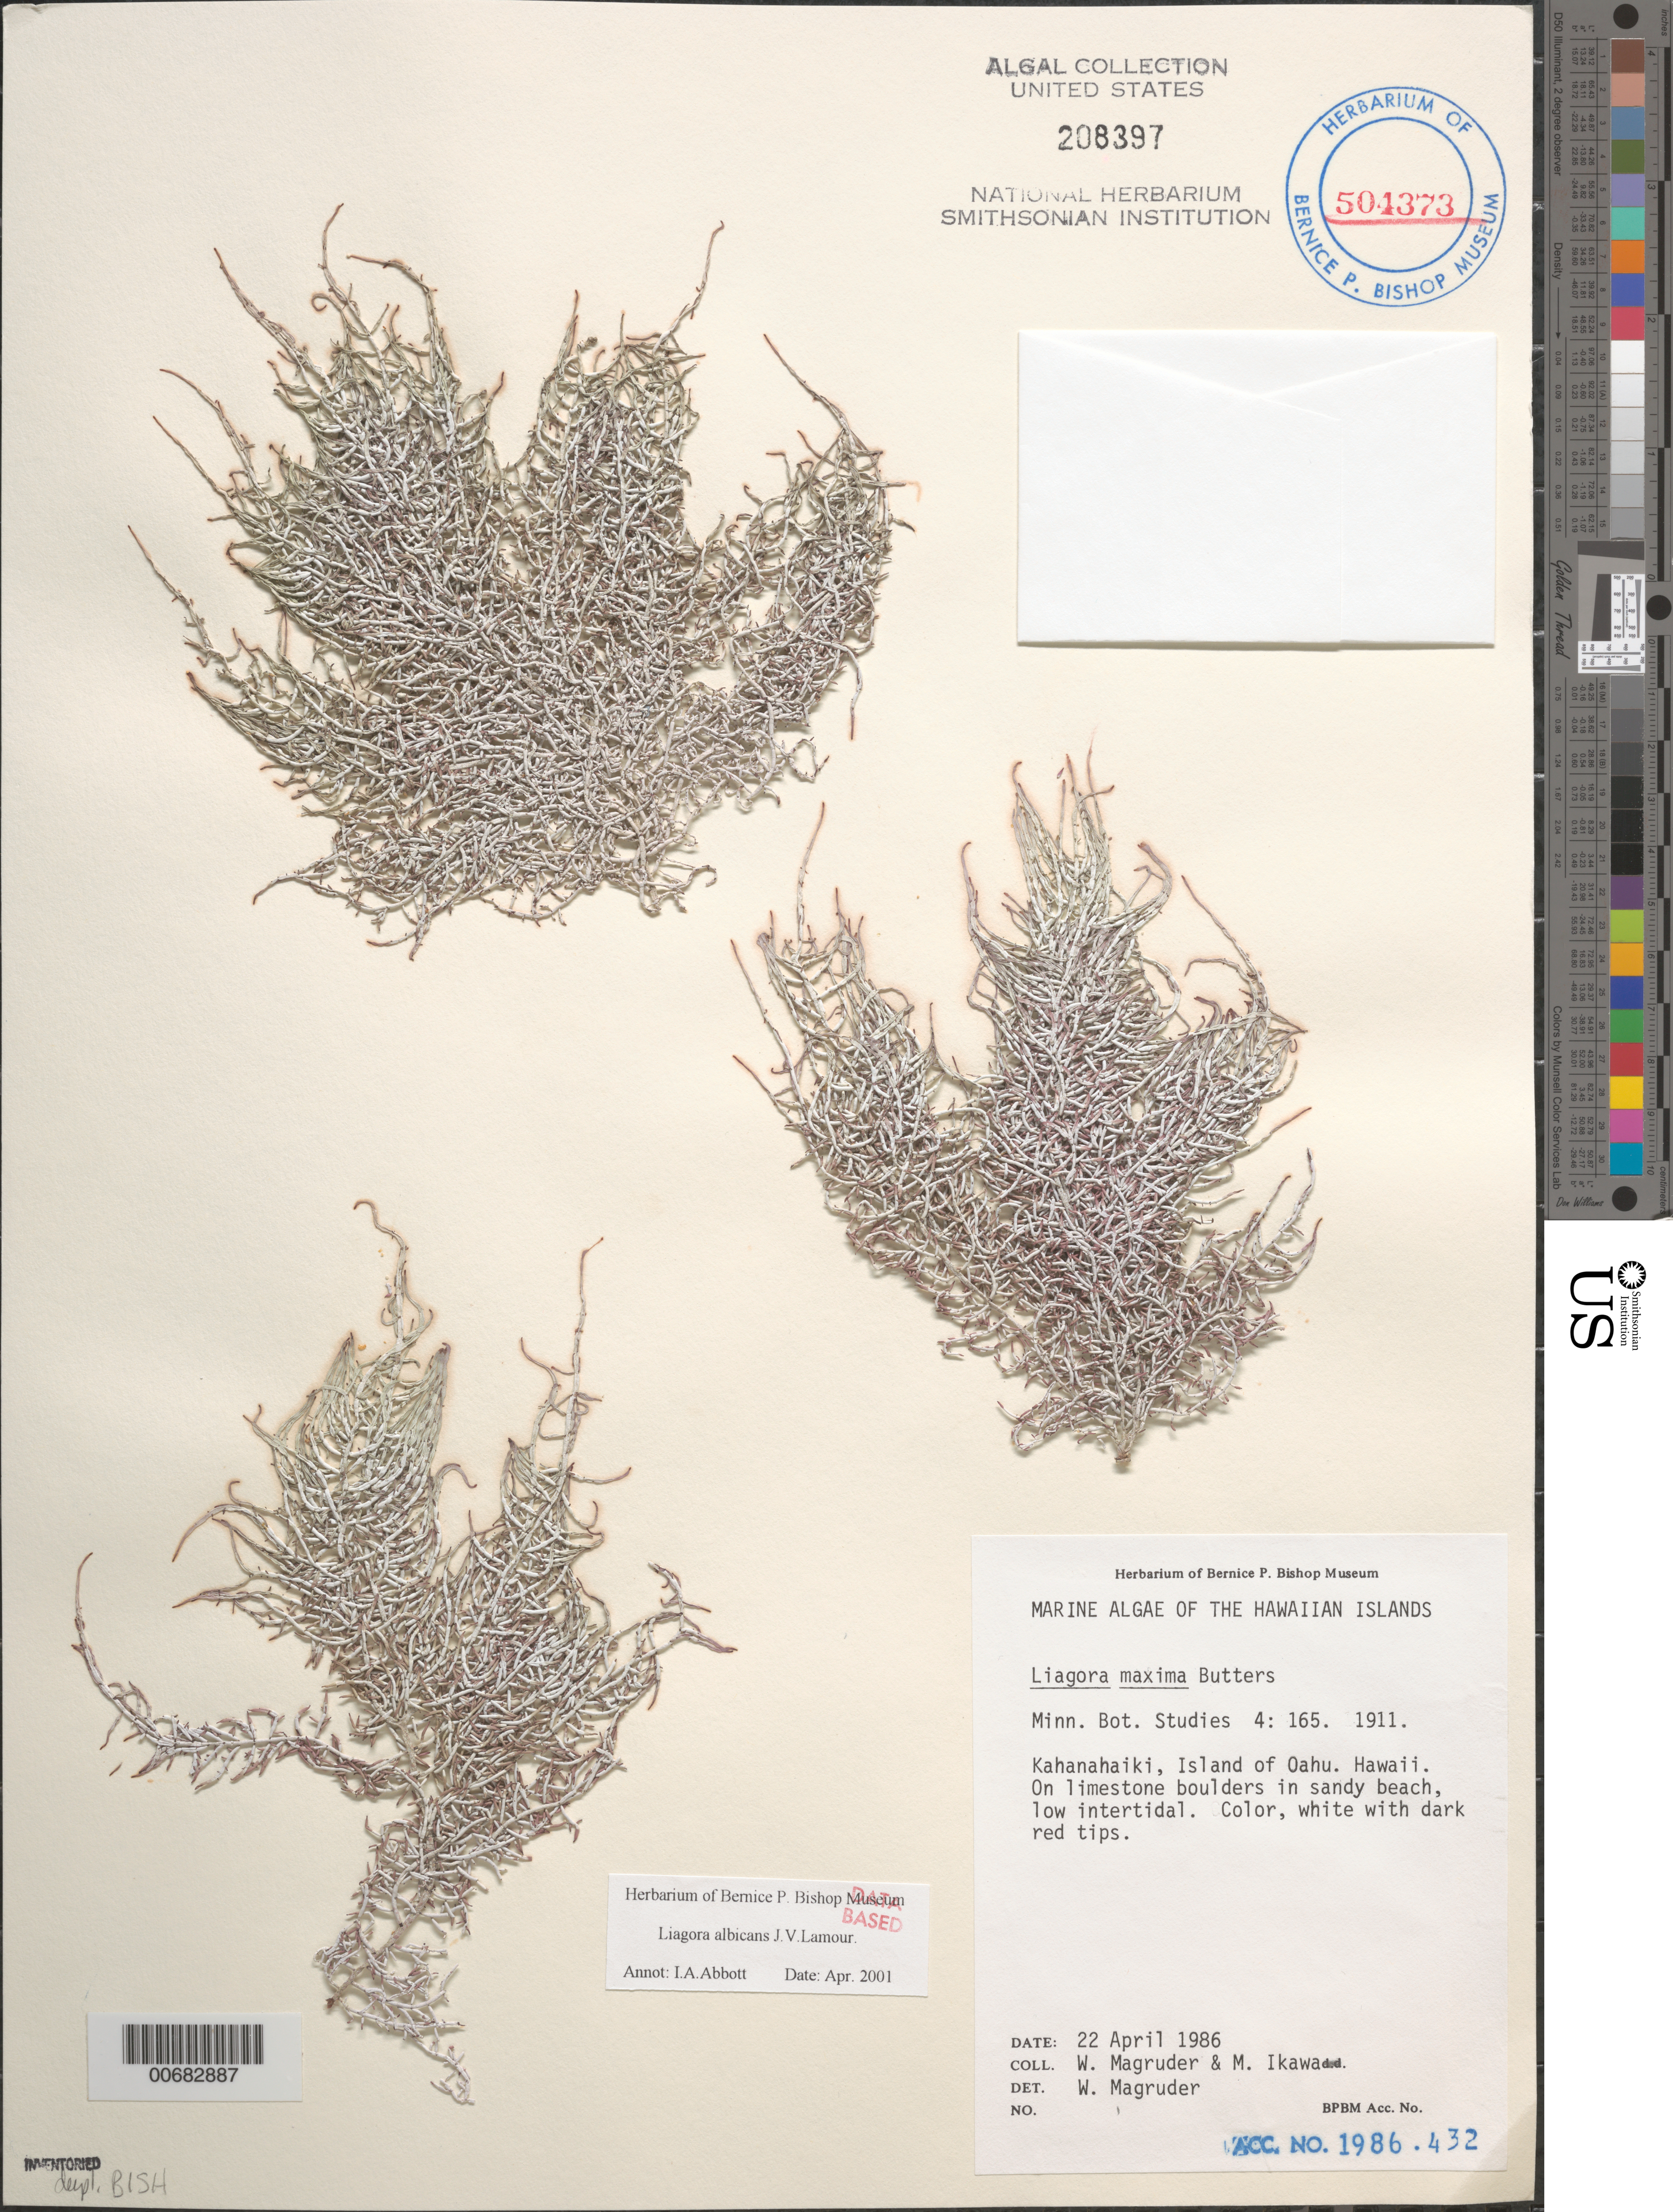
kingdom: Plantae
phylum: Rhodophyta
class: Florideophyceae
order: Nemaliales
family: Liagoraceae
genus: Liagora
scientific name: Liagora albicans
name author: J.V.Lamouroux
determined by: Abbott, Isabella A.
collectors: W. Magruder & M. Ikawa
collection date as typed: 22 Apr 1986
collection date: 1986-04-22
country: United States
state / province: Hawaii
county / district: Honolulu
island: Oahu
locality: Kahanahaiki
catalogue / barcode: US 208397